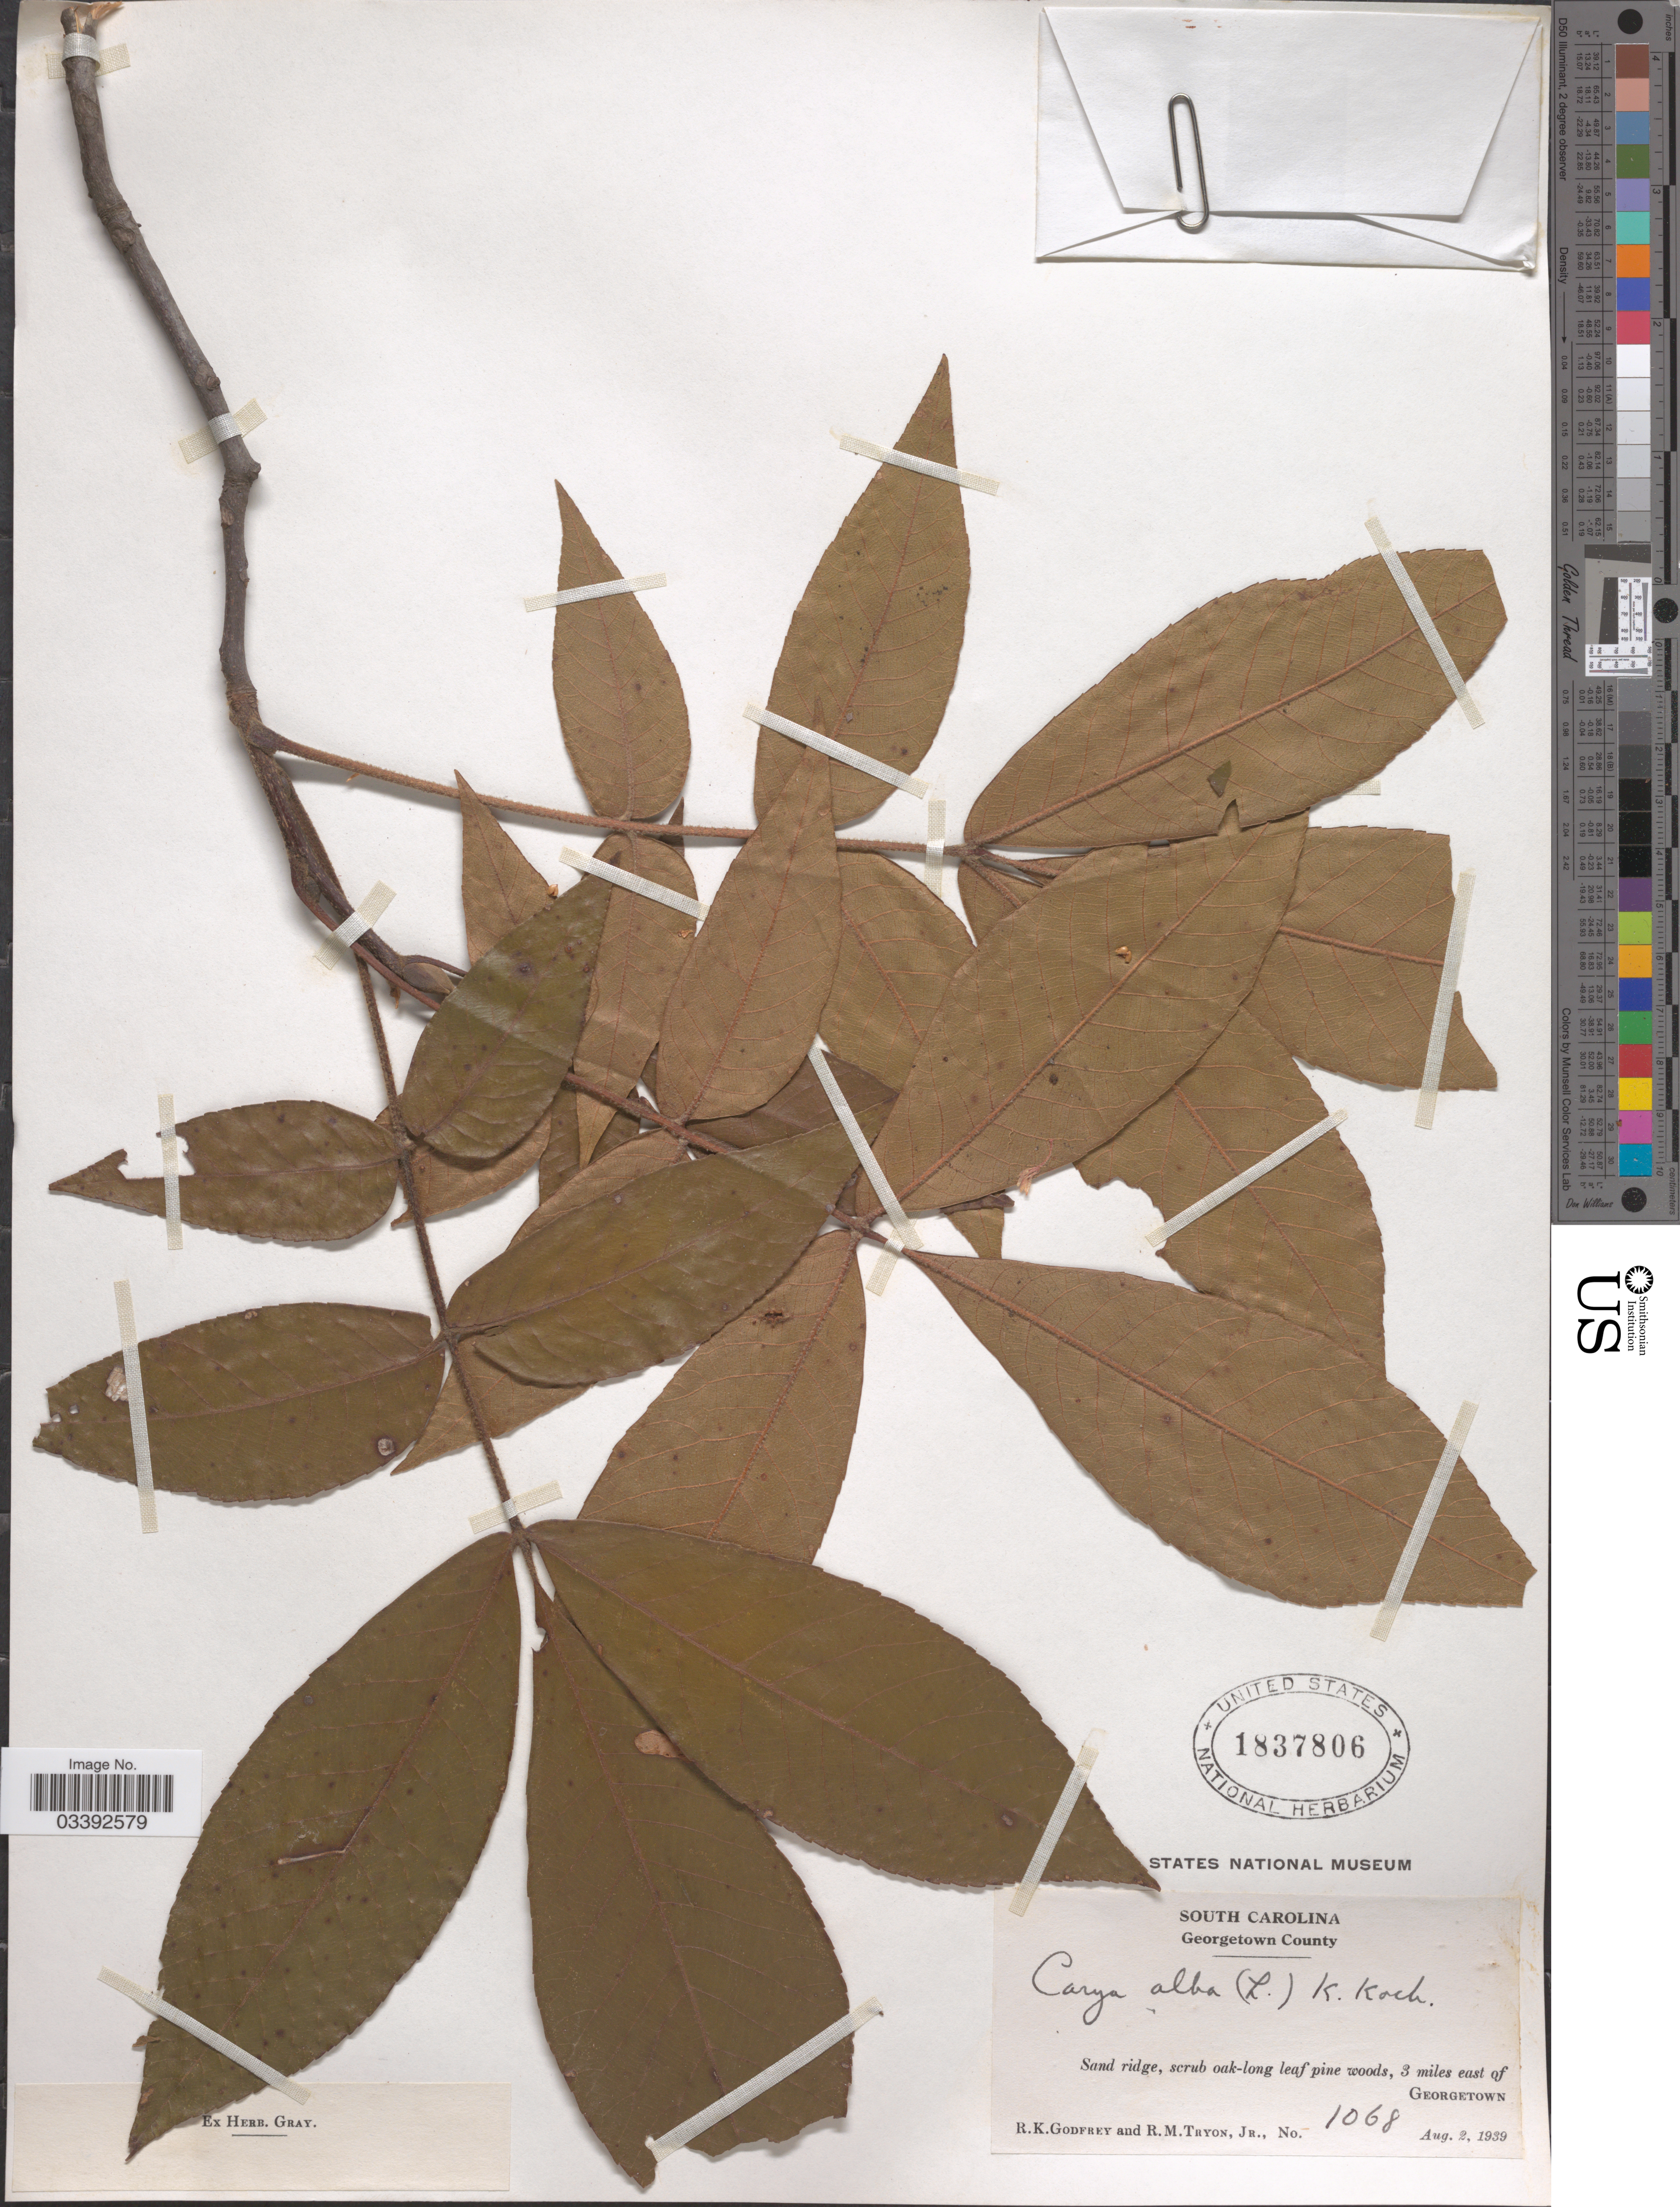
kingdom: Plantae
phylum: Tracheophyta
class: Magnoliopsida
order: Fagales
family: Juglandaceae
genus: Carya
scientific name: Carya tomentosa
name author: (Lam.) Nutt.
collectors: R. K. Godfrey & R. Tryon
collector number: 1068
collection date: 1939-08-02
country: United States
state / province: South Carolina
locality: Georgetown County. 3 miles east of Georgetown.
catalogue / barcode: US 1837806